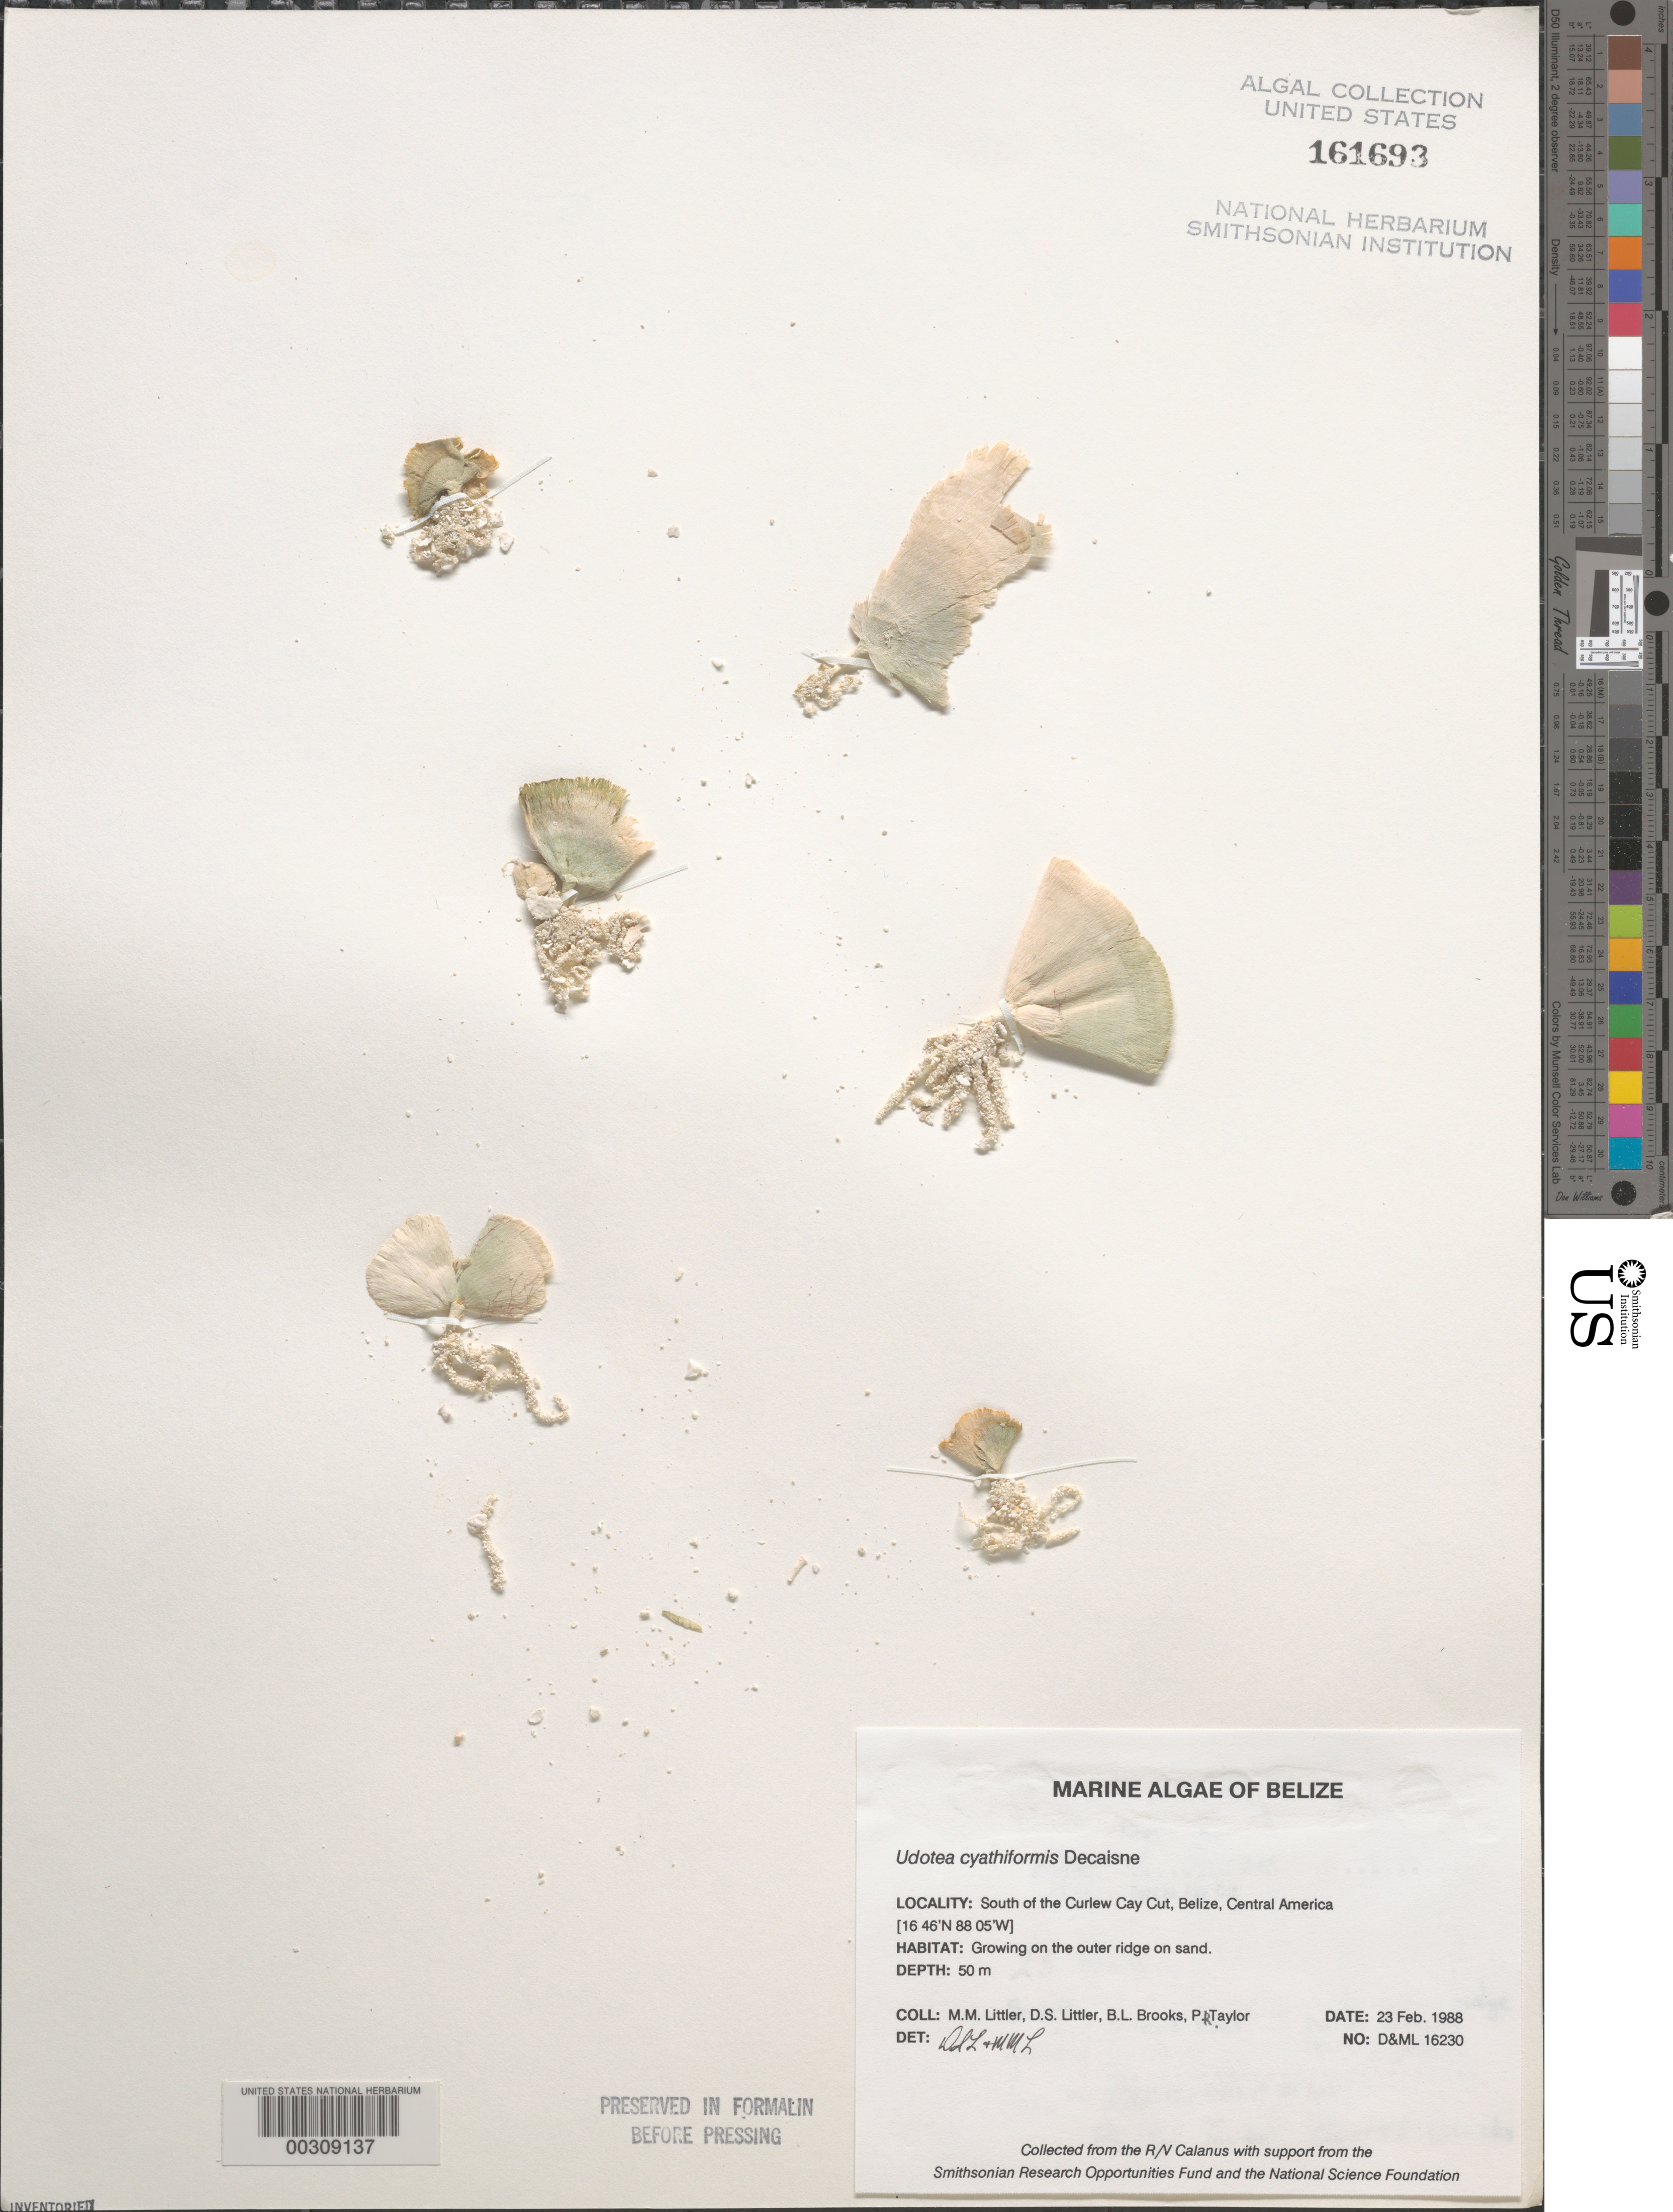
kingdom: Plantae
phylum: Chlorophyta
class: Ulvophyceae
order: Bryopsidales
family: Udoteaceae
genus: Udotea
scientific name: Udotea cyathiformis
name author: Decne.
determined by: Littler, D. S.; Littler, M. M.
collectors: M. M. Littler, D. S. Littler, B. Brooks & P. R. Taylor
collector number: D&ML 16230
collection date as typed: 23 Feb 1988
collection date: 1988-02-23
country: Belize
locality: South of Curlew Cay Cut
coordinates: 16 46' N, 88 05' W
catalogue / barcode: US 161693